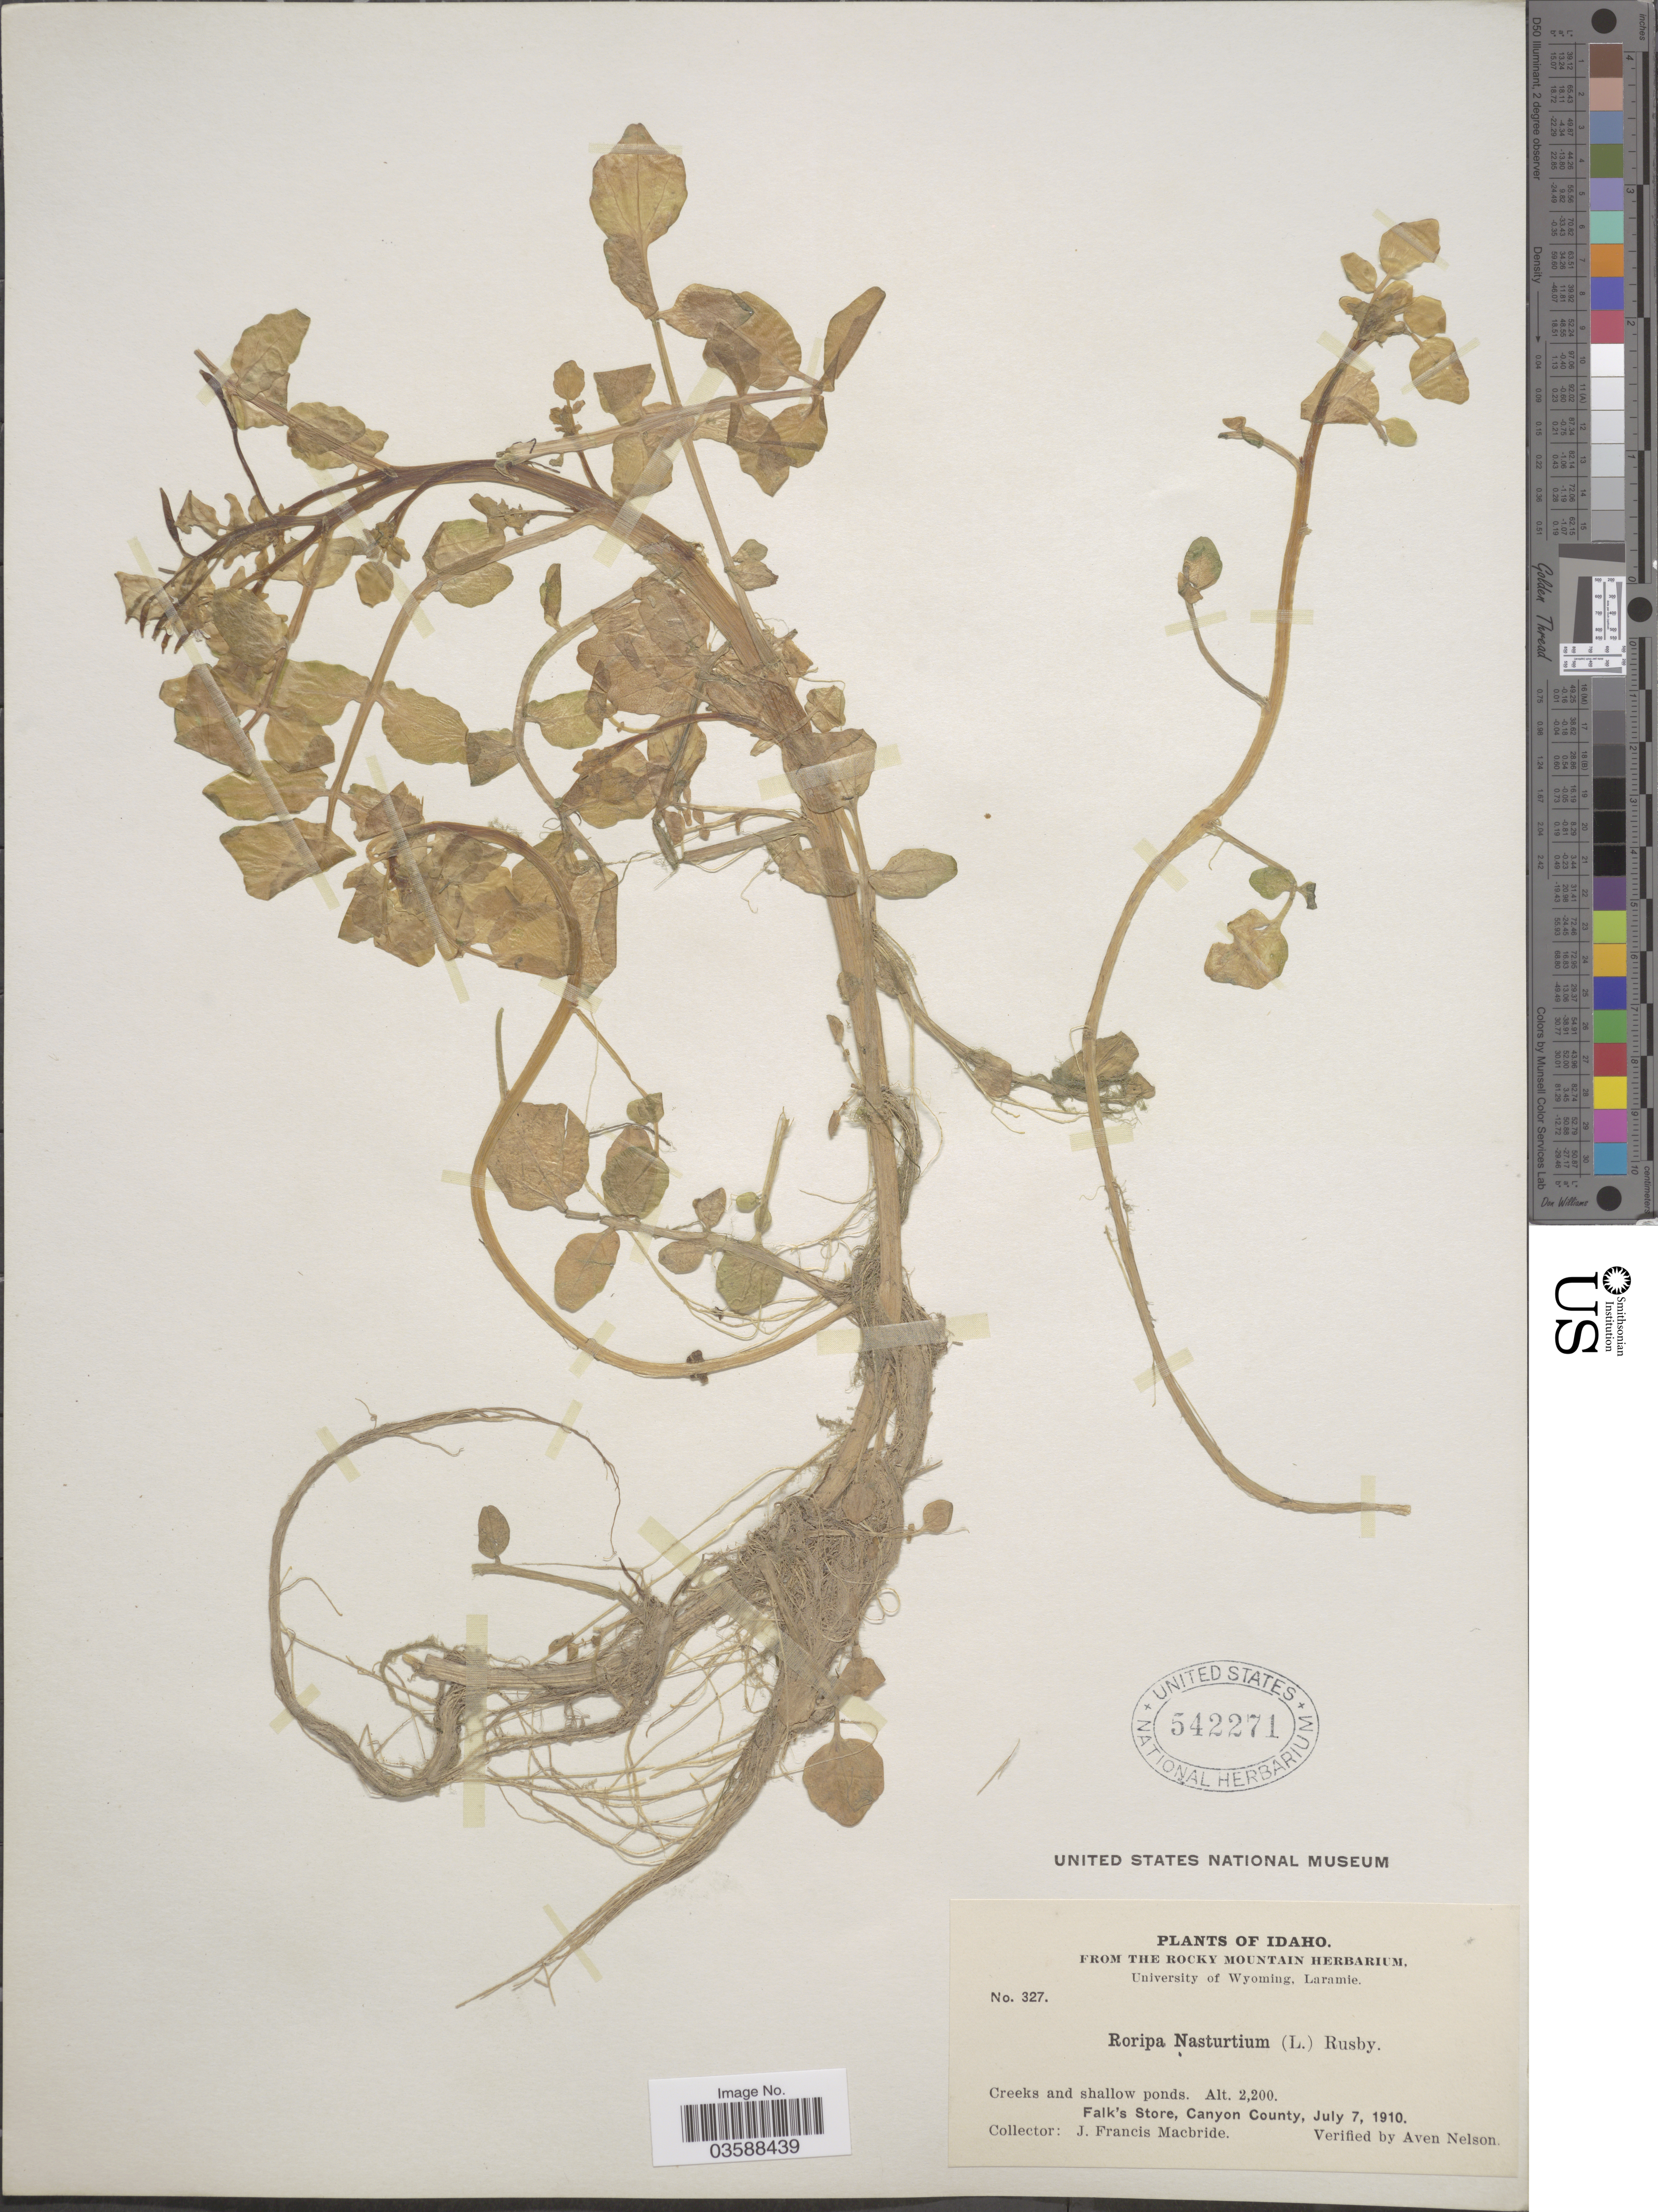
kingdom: Plantae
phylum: Tracheophyta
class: Magnoliopsida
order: Brassicales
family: Brassicaceae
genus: Nasturtium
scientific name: Nasturtium officinale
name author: R. Br.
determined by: Strong, M. T., (US), Smithsonian Institution - National Museum of Natural History (UNITED STATES)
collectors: J. F. Macbride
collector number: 327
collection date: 1910-07-07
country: United States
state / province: Idaho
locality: Creeks and shallow ponds, Falk's Store, Canyon County.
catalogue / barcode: US 542271